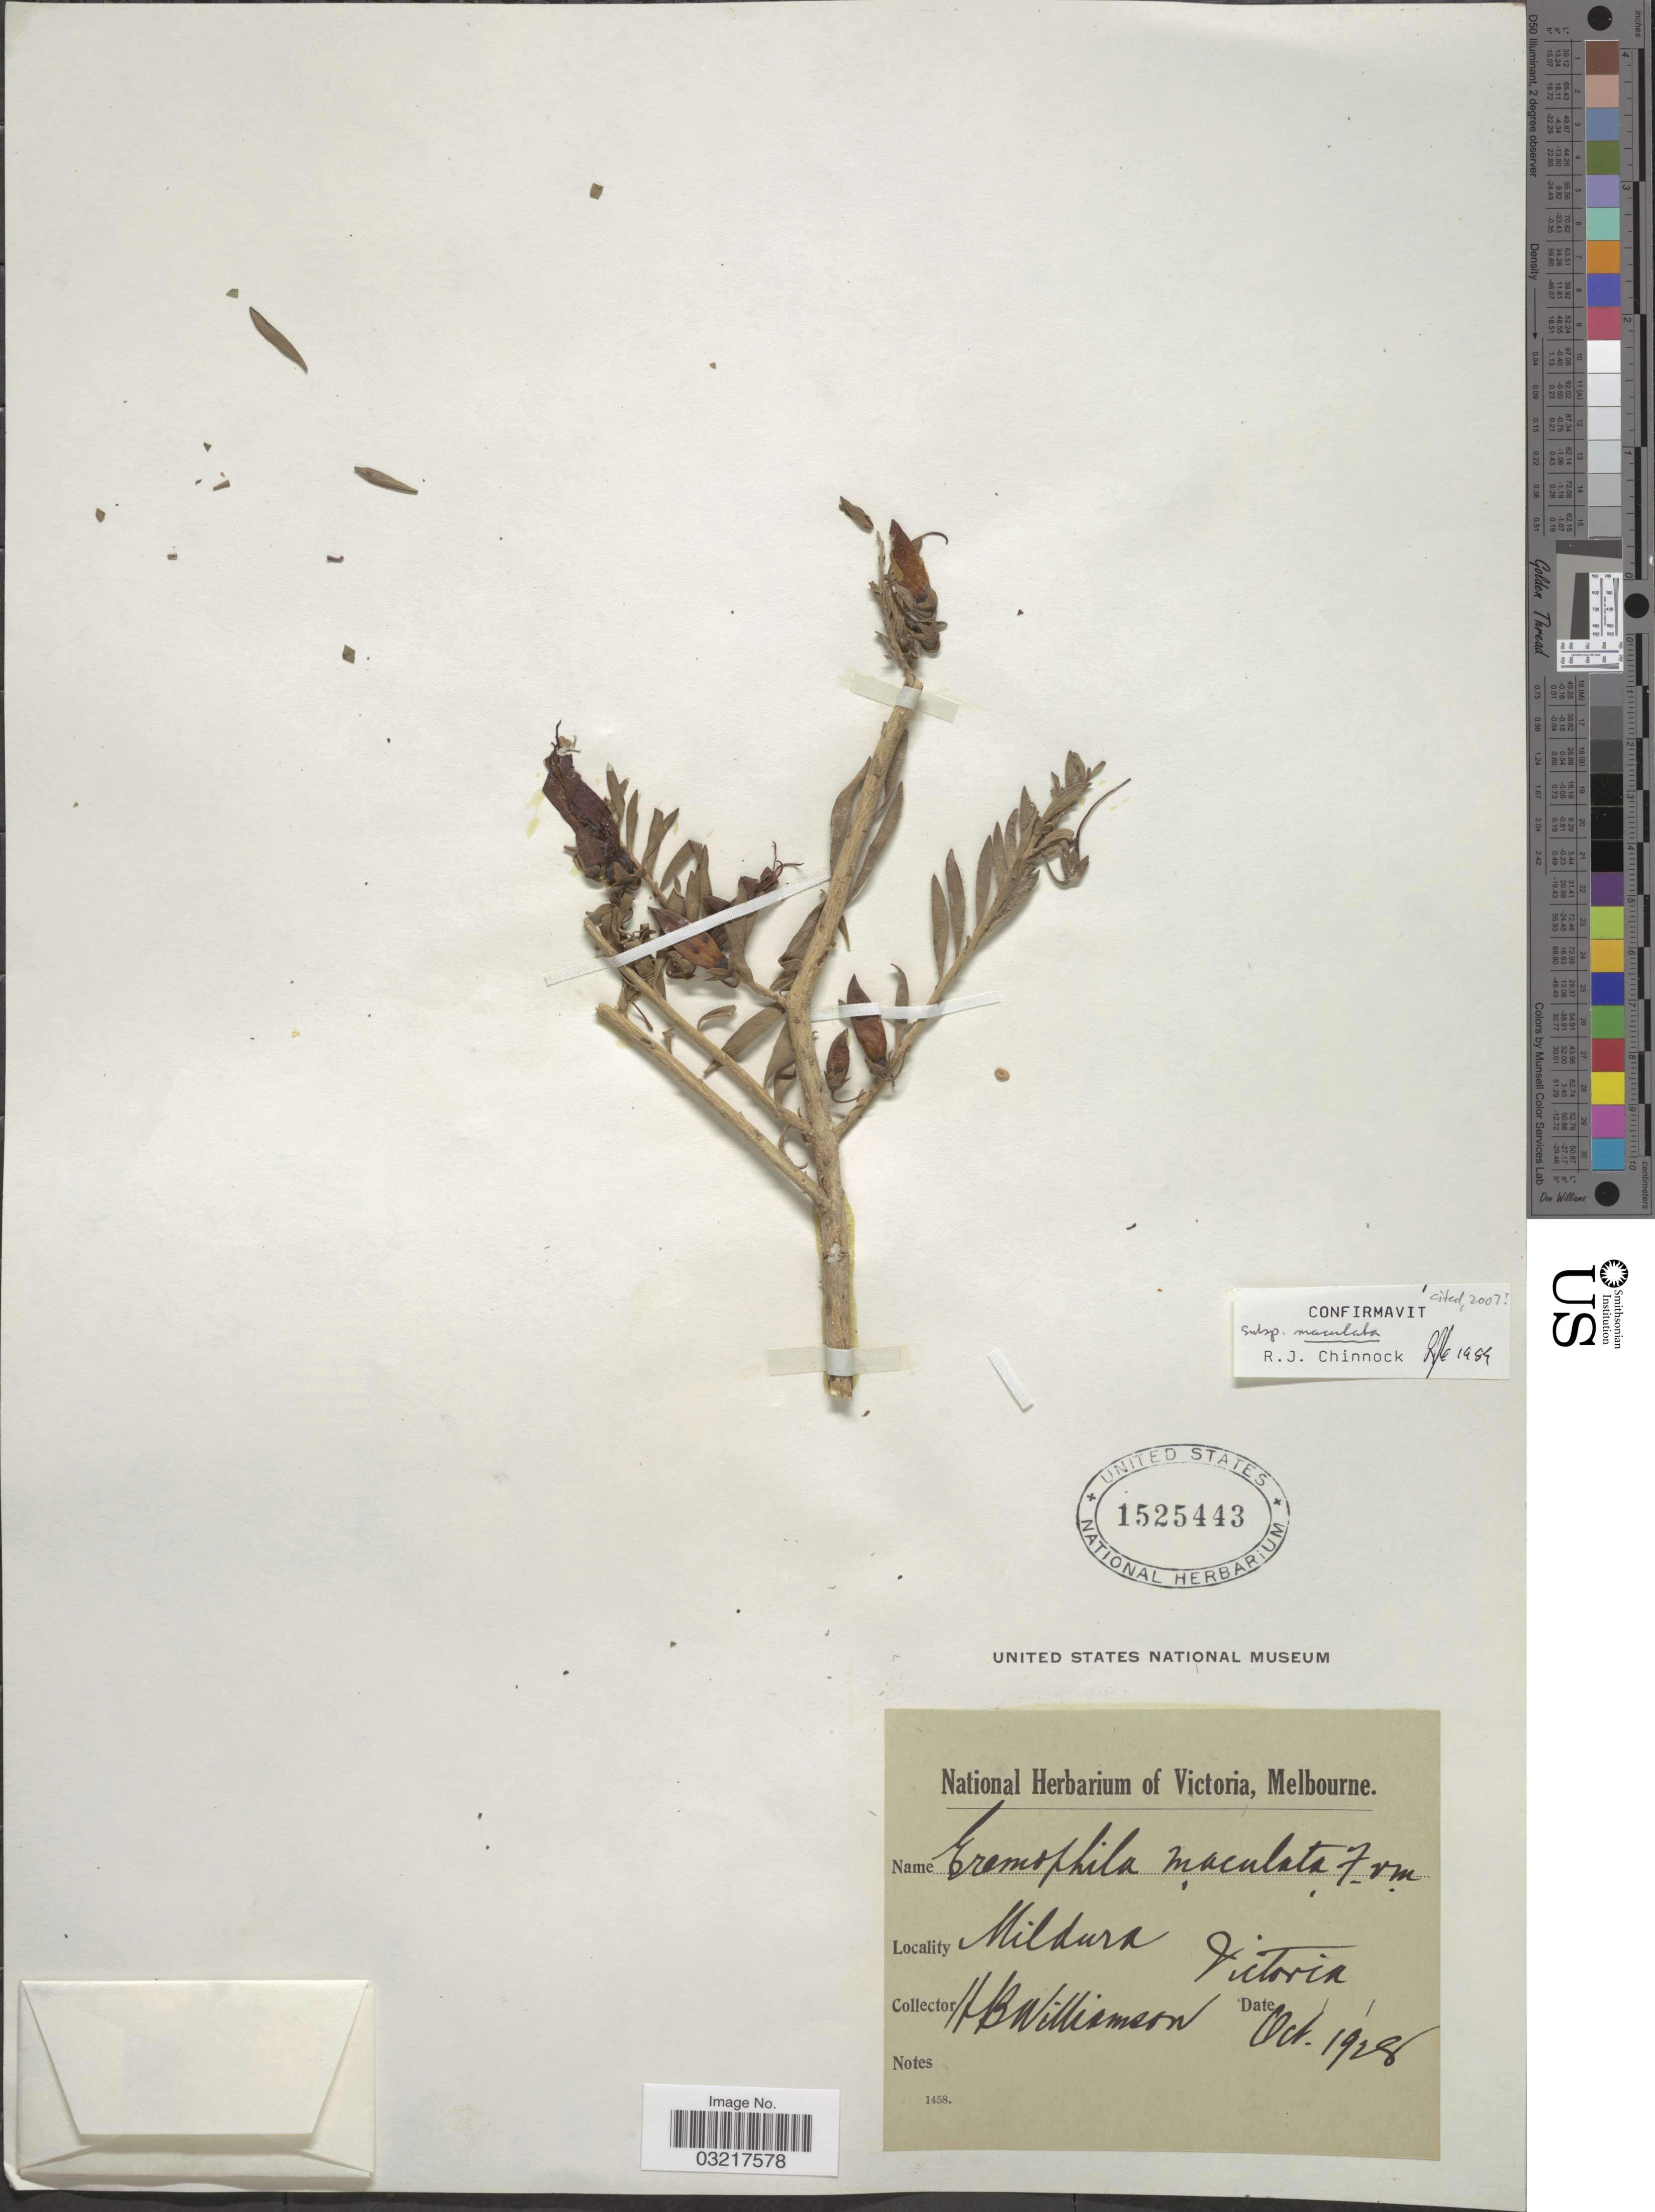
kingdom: Plantae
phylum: Tracheophyta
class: Magnoliopsida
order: Lamiales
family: Scrophulariaceae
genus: Eremophila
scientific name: Eremophila maculata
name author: (Ker Gawl.) F. Muell.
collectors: H. Williamson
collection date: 1928-10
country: Australia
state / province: Victoria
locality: Mildura Victoria.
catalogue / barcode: US 1525443